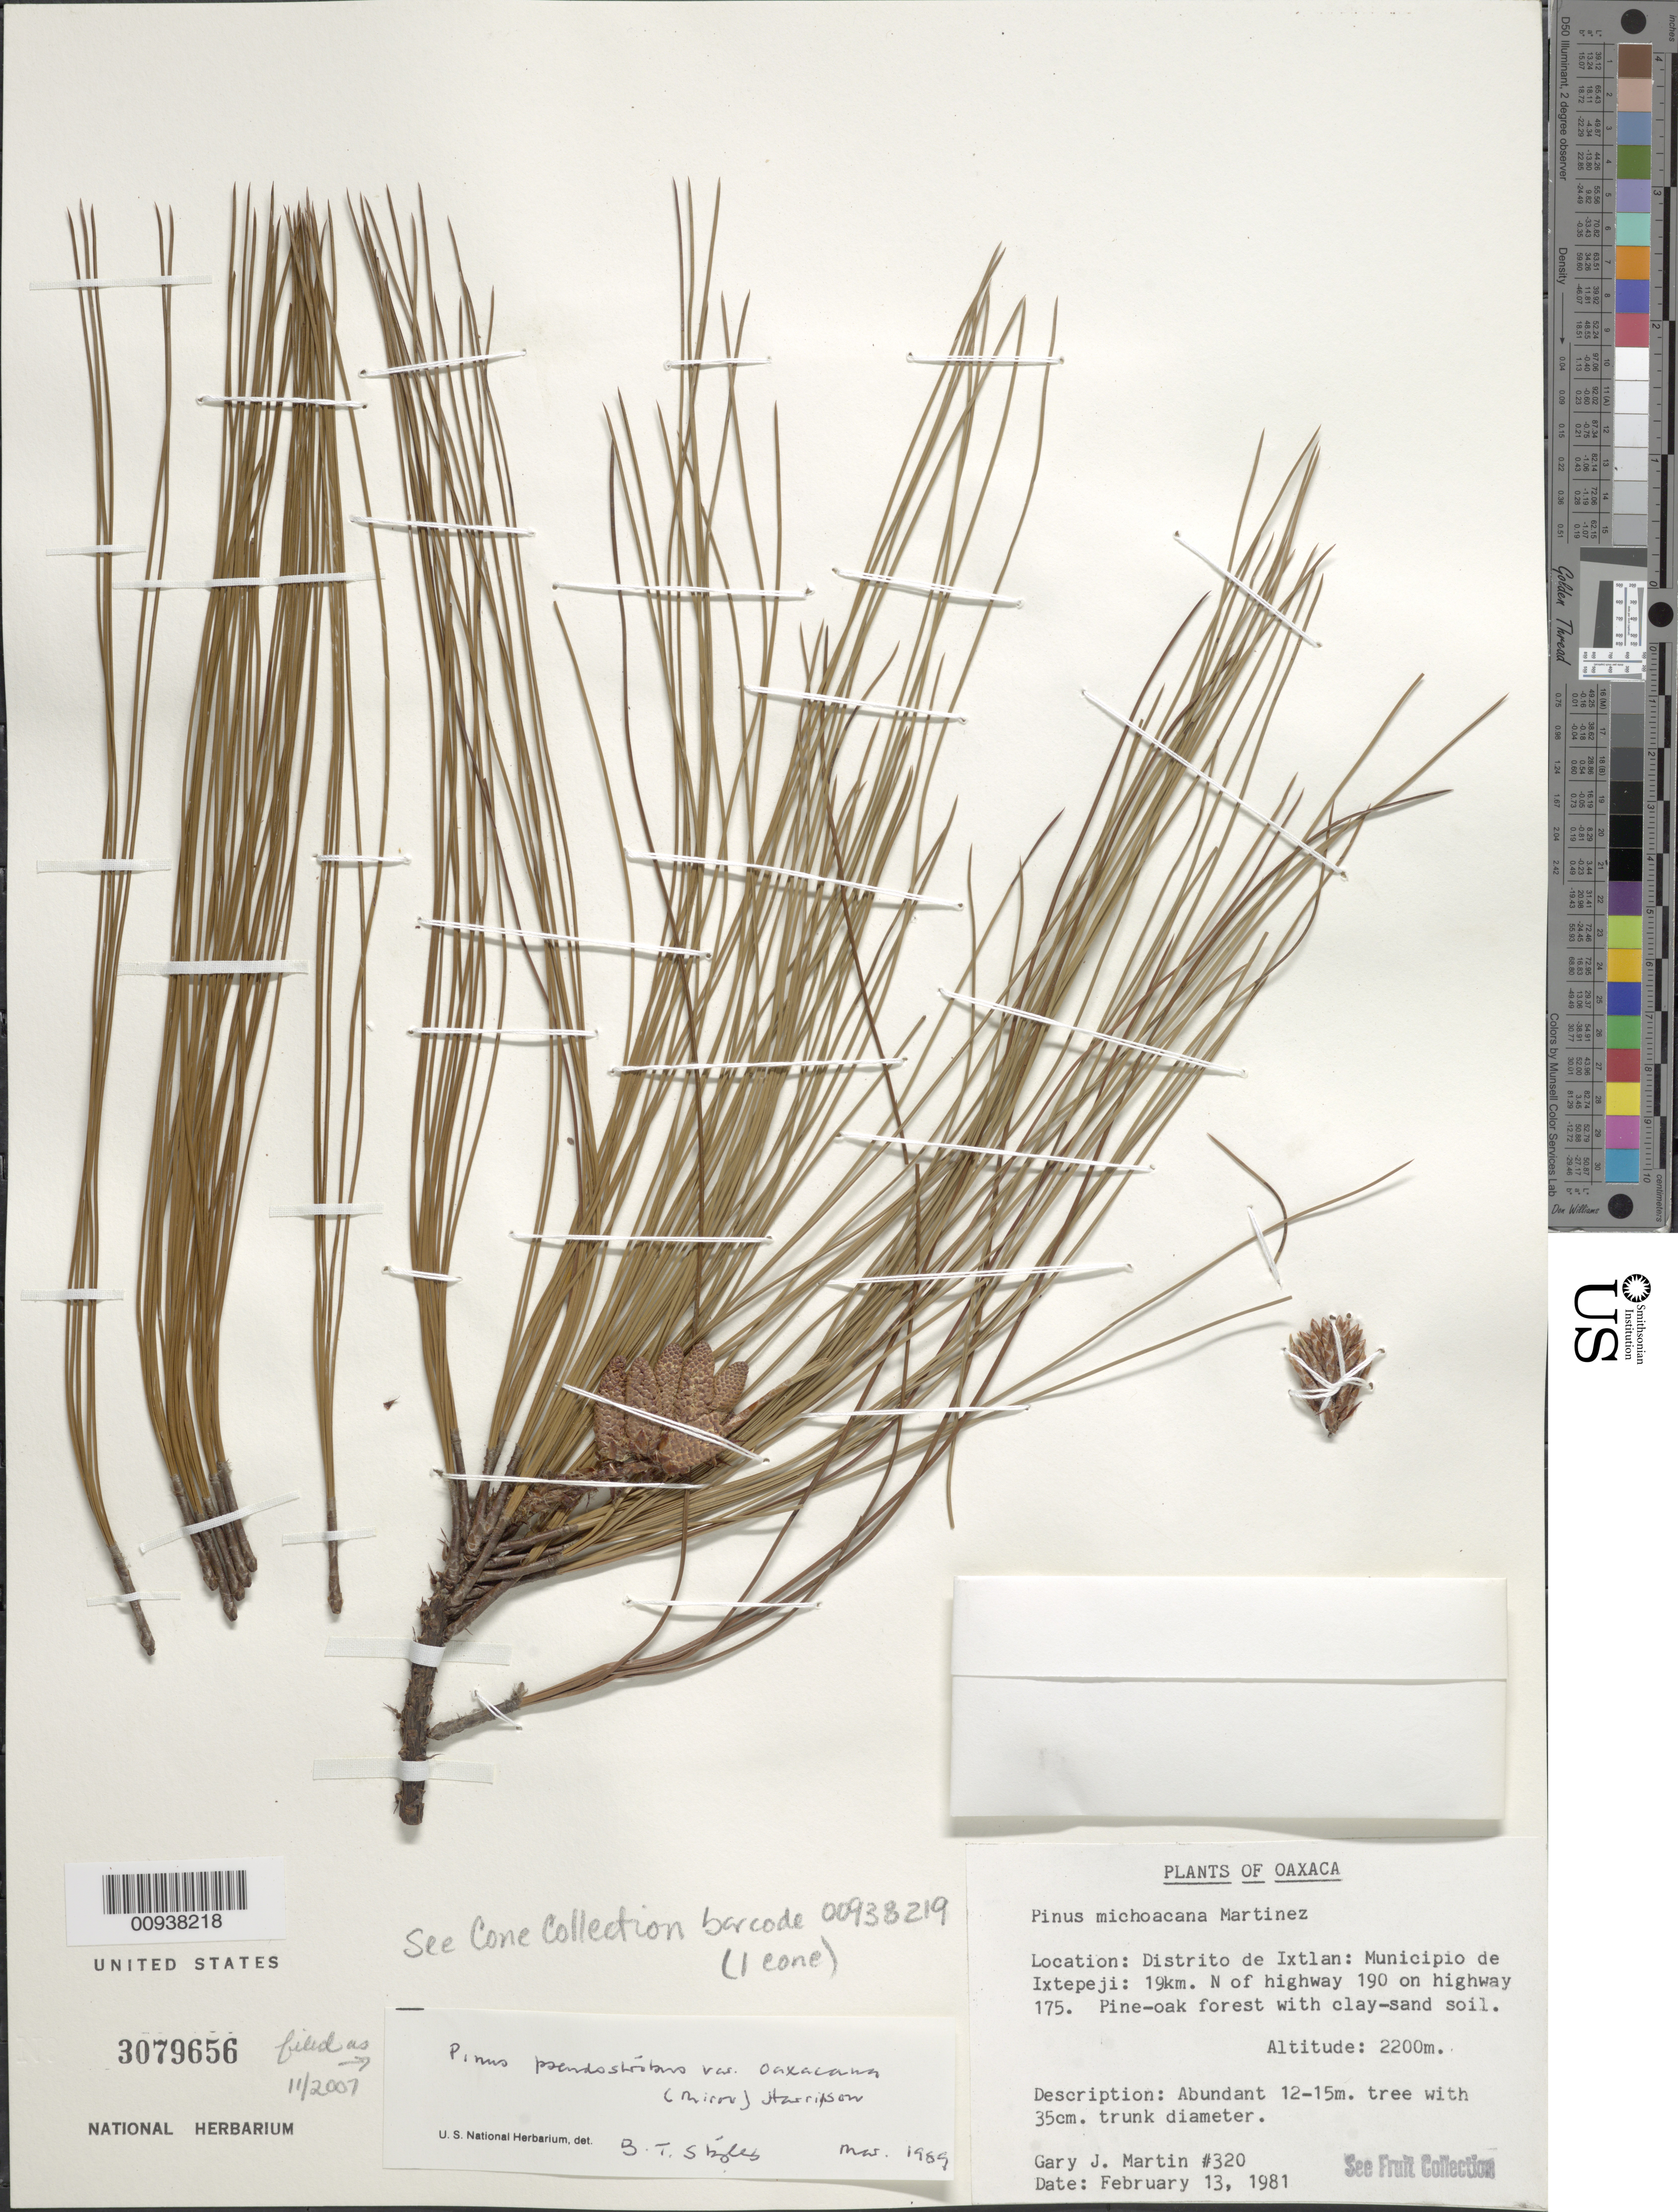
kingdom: Plantae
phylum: Tracheophyta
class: Pinopsida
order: Pinales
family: Pinaceae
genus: Pinus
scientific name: Pinus pseudostrobus var. oaxacana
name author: (Mirov) S.G. Harrison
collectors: G. J. Martin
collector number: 320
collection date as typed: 13 Feb 1981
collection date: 1981-02-13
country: Mexico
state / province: Oaxaca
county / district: Ixtlán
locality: Municipio de Ixtepeji: 19 km. N of highway 190 on highway 175.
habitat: Pine-oak forest with clay-sand soil.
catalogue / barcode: US 3079656